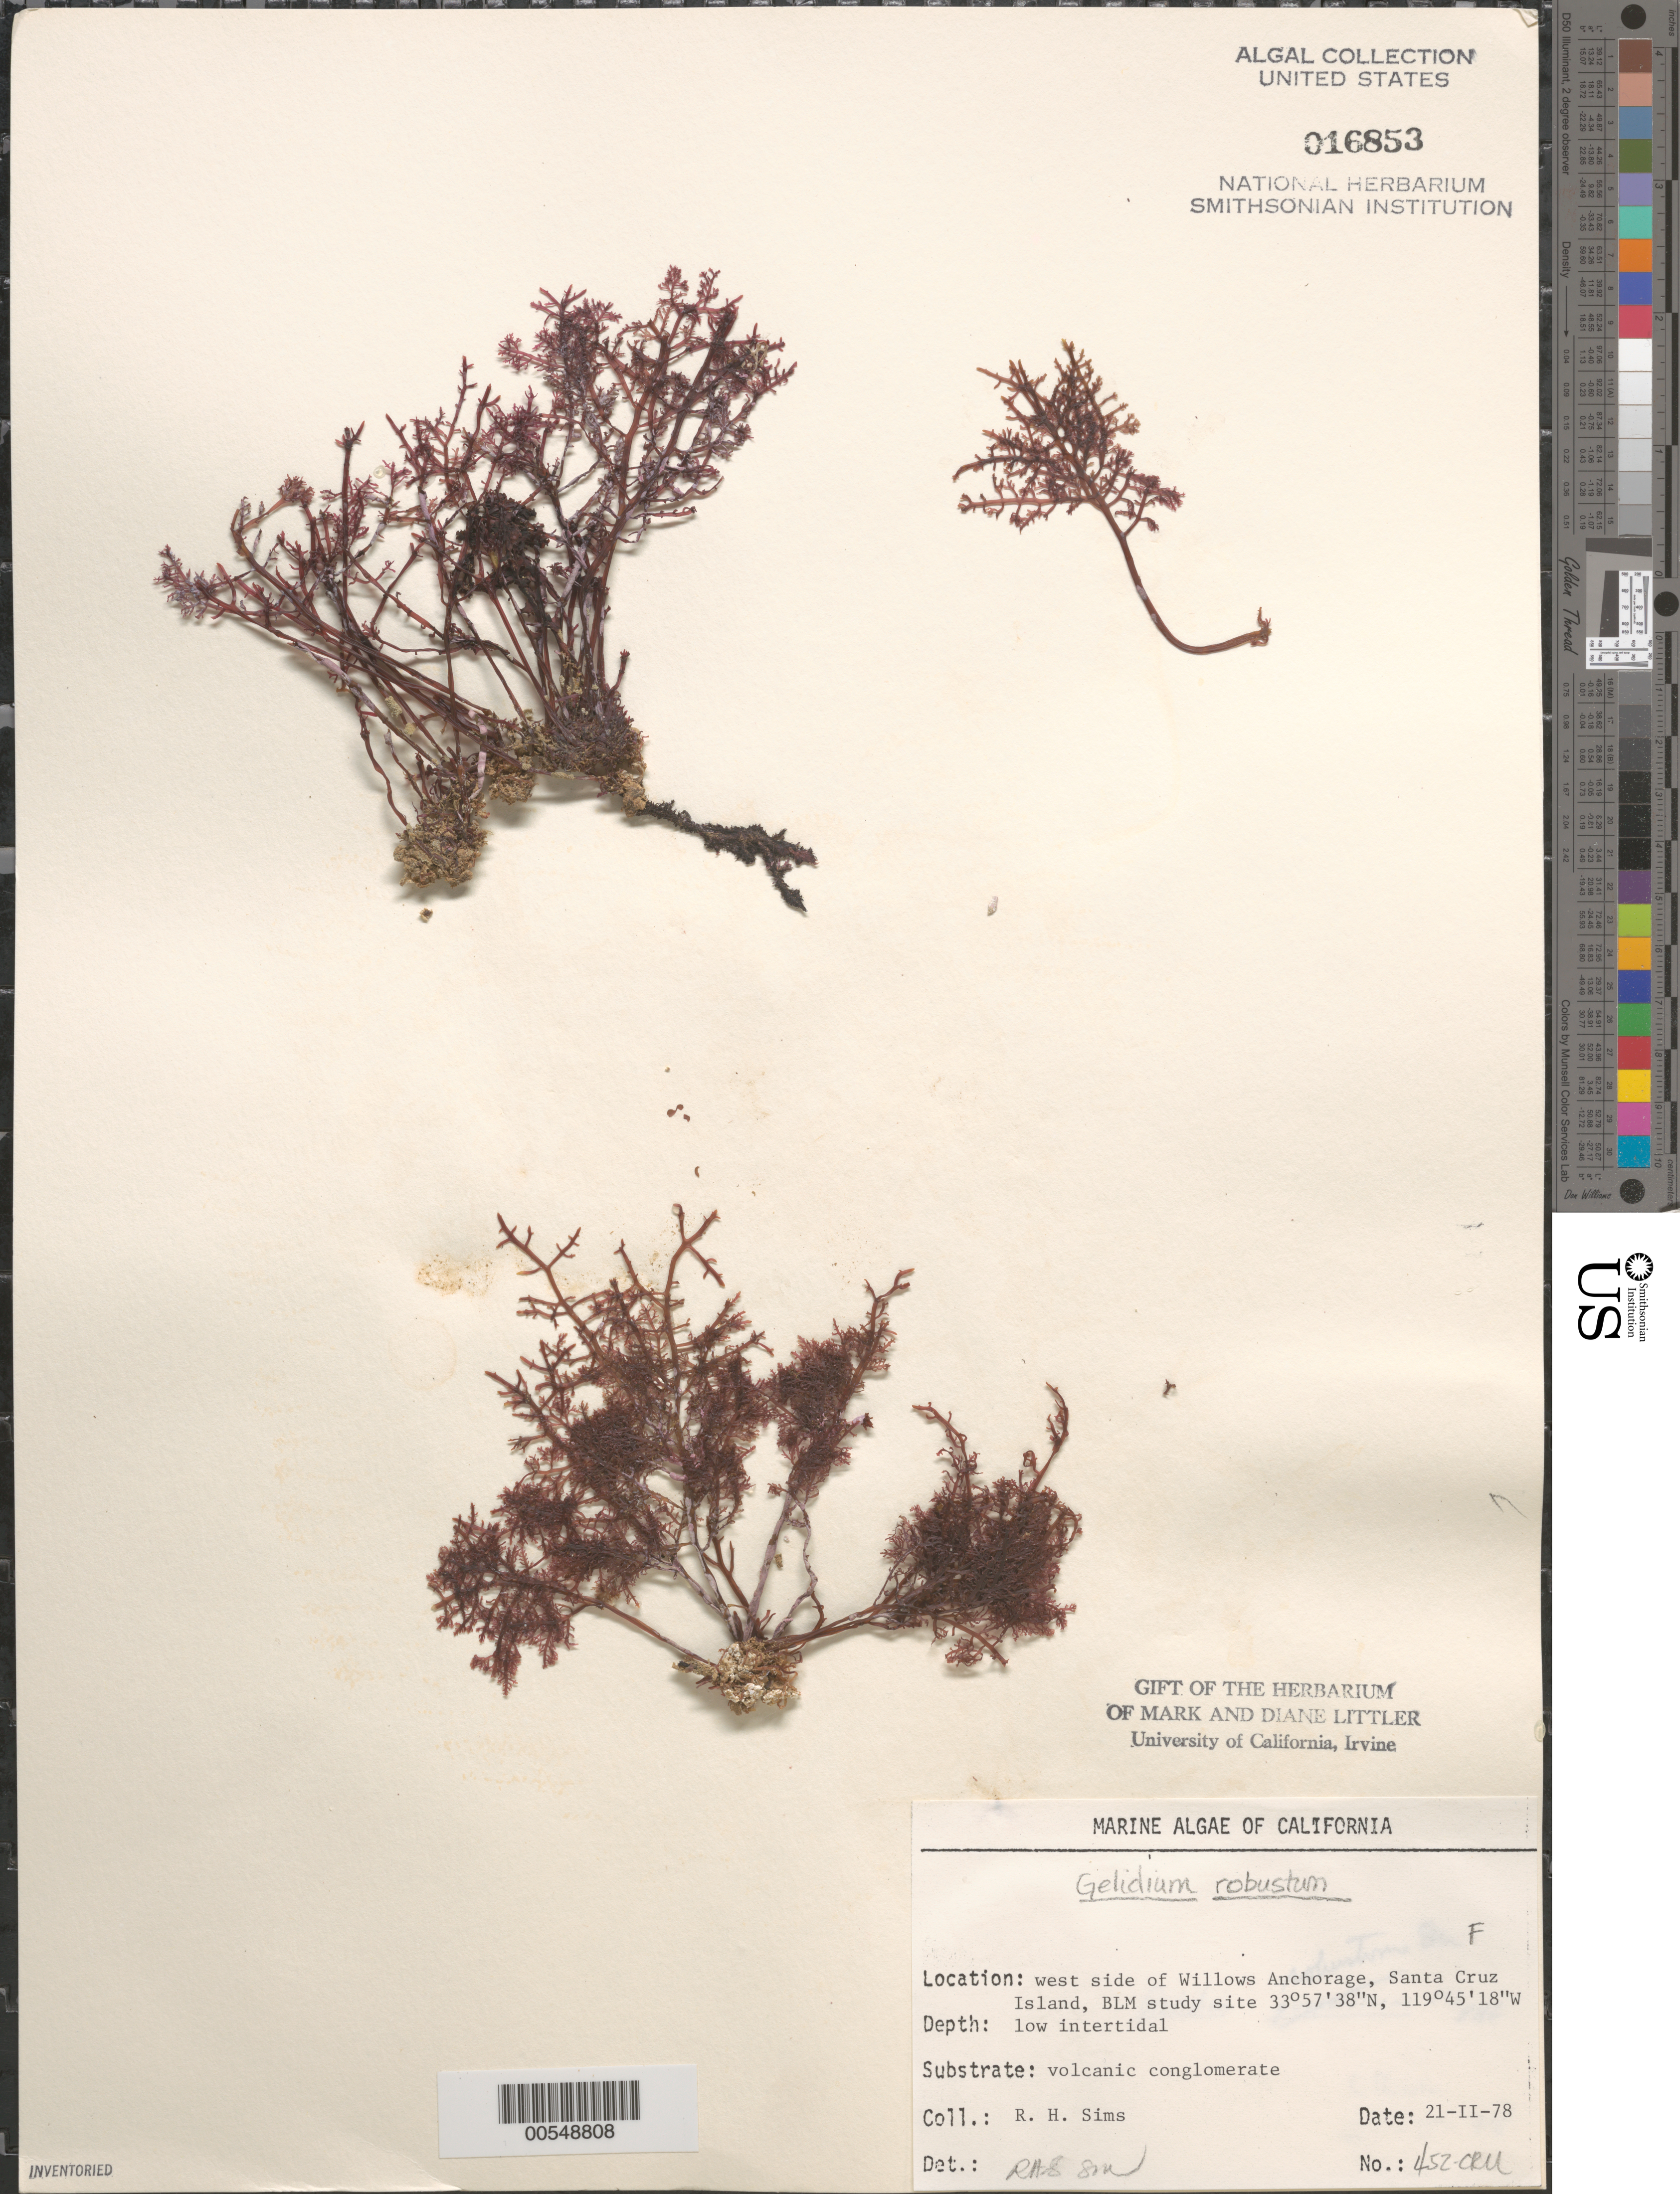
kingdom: Plantae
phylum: Rhodophyta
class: Florideophyceae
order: Gelidiales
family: Gelidiaceae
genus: Gelidium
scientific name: Gelidium robustum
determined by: Sims, Robert H.; Murray, S. N.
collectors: R. H. Sims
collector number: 452-cru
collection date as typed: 21 Feb 1978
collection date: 1978-02-21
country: United States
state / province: California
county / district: Santa Barbara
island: Santa Cruz Island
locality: Willows Anchorage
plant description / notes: BLM-SOCALBIGHT Rocky Intertidal Survey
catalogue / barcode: US 16853